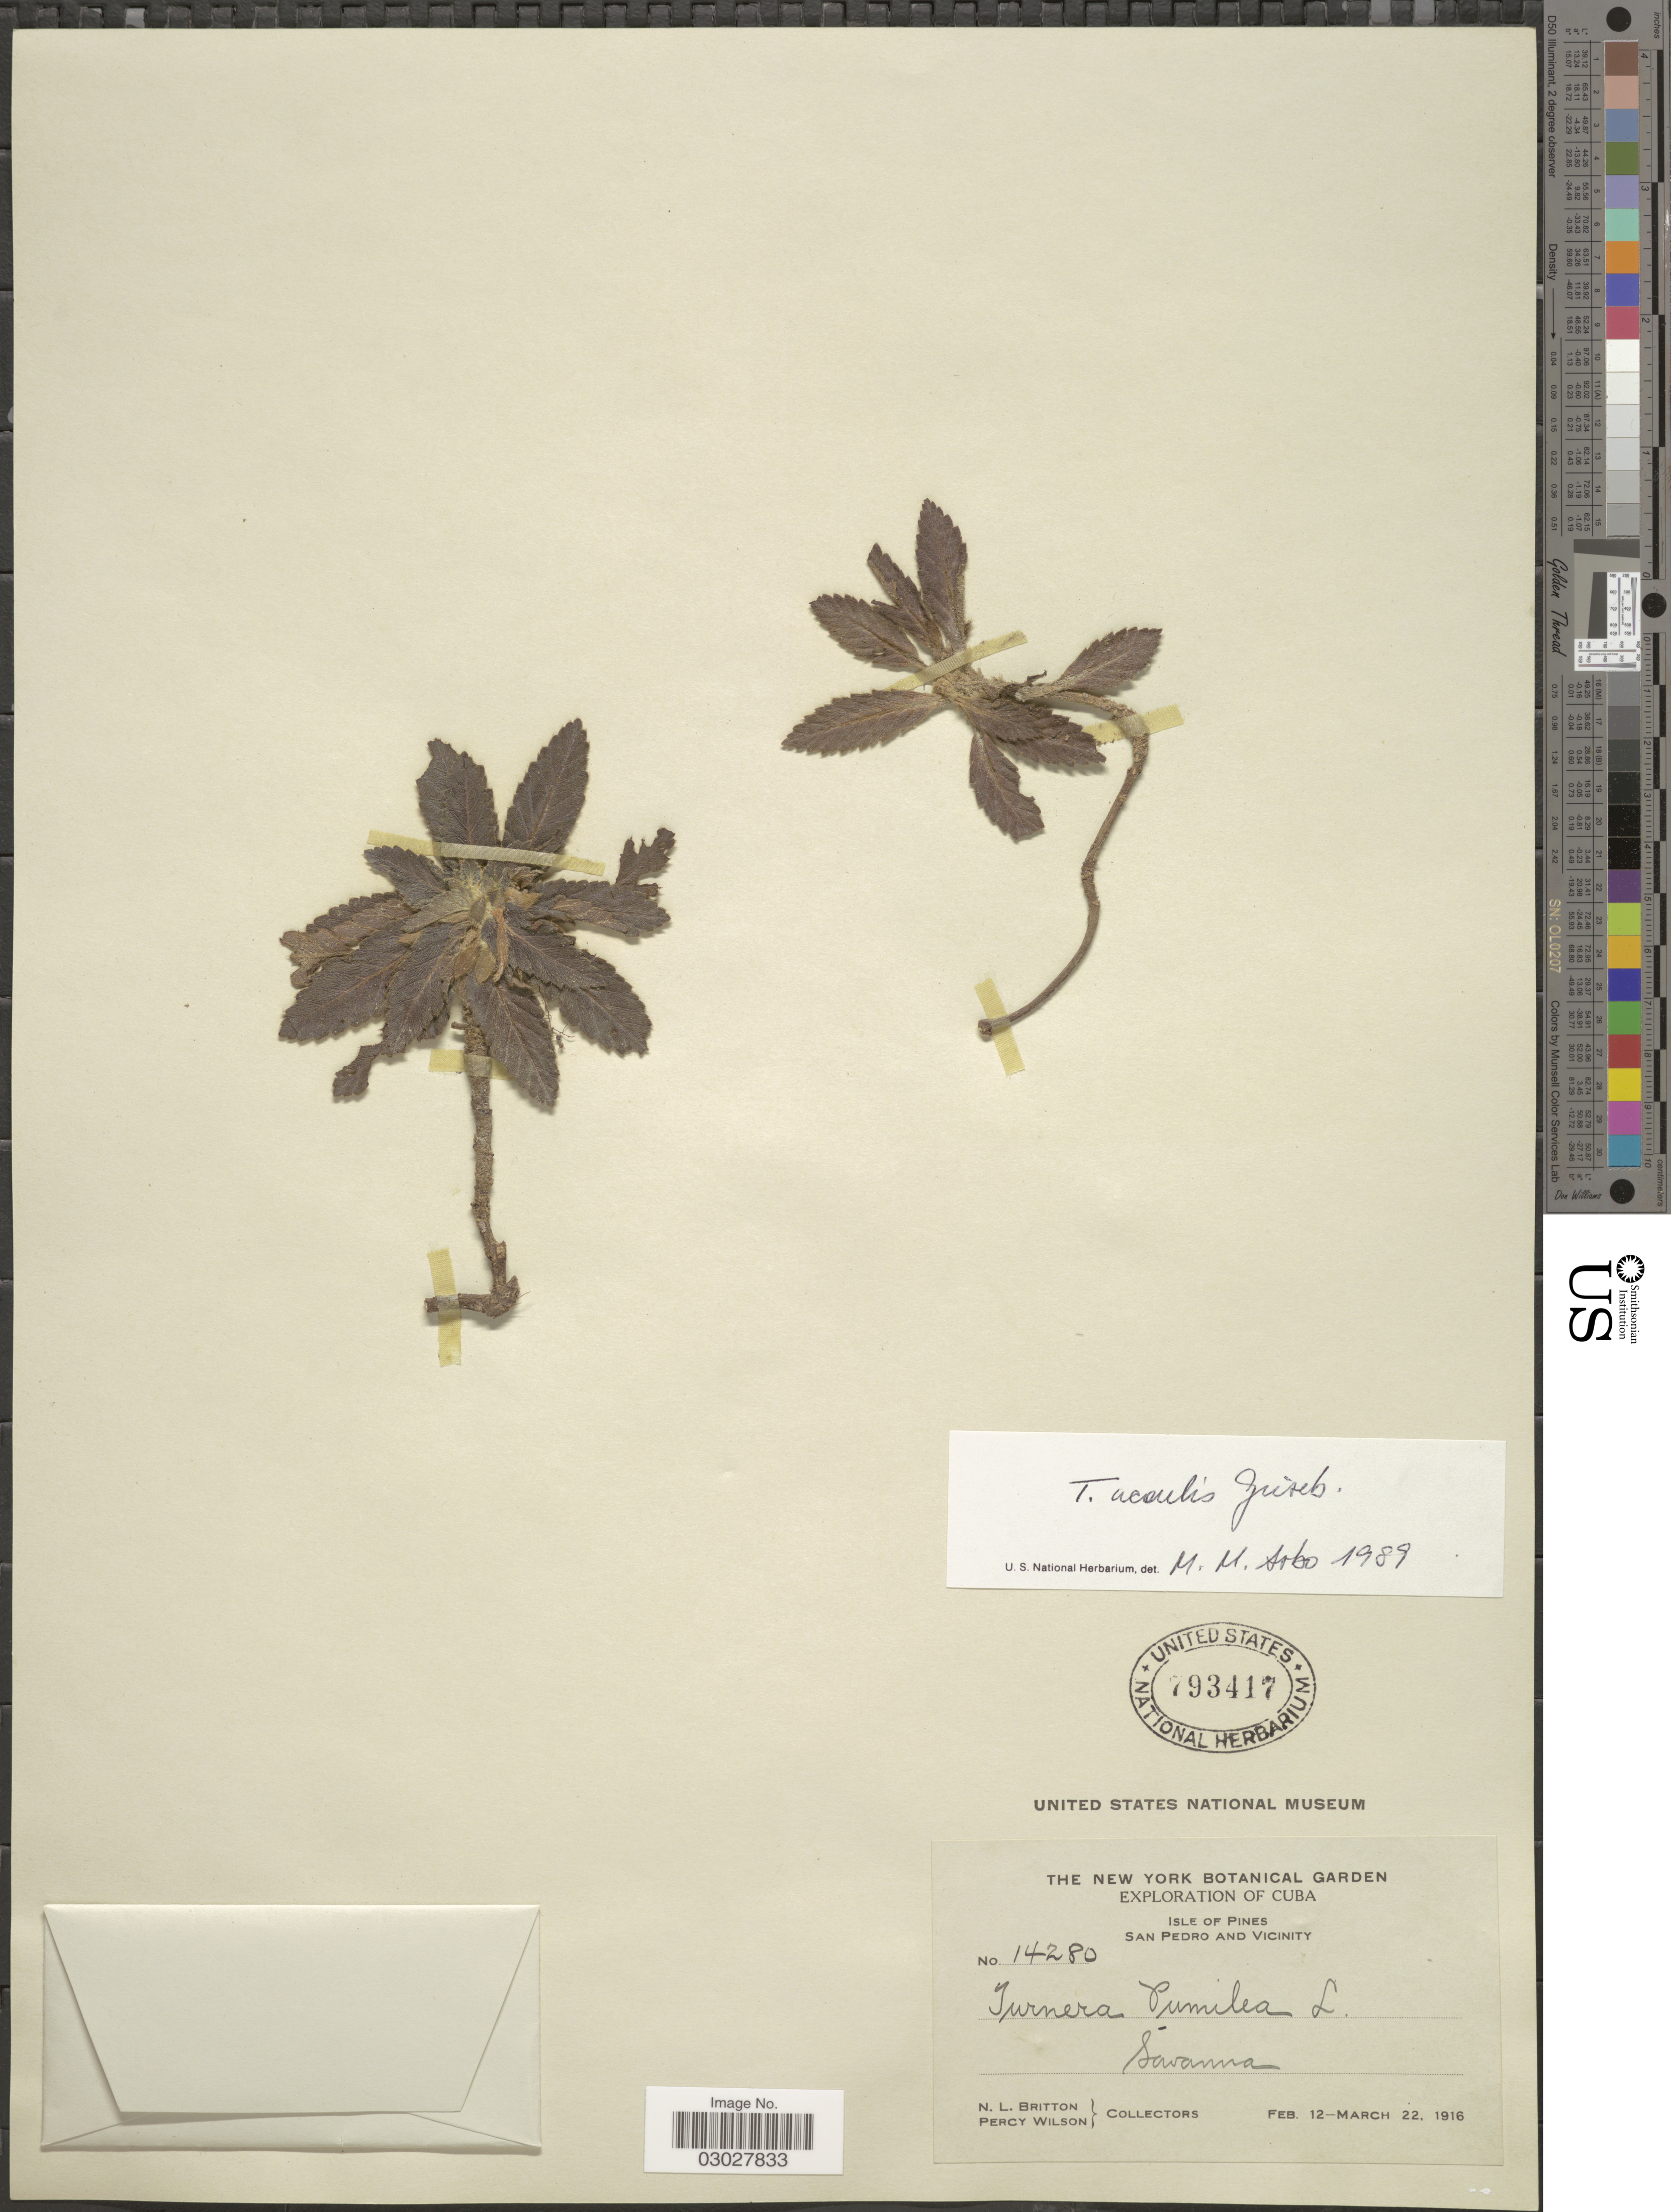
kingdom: Plantae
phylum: Tracheophyta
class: Magnoliopsida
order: Malpighiales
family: Turneraceae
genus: Turnera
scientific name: Turnera acaulis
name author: Griseb.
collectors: N. Britton & P. Wilson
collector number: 14280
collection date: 1916-02-12/1916-03-22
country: Cuba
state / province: Isla de la Juventud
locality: Isle of Pines, San Pedro and Vicinity.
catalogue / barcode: US 793417